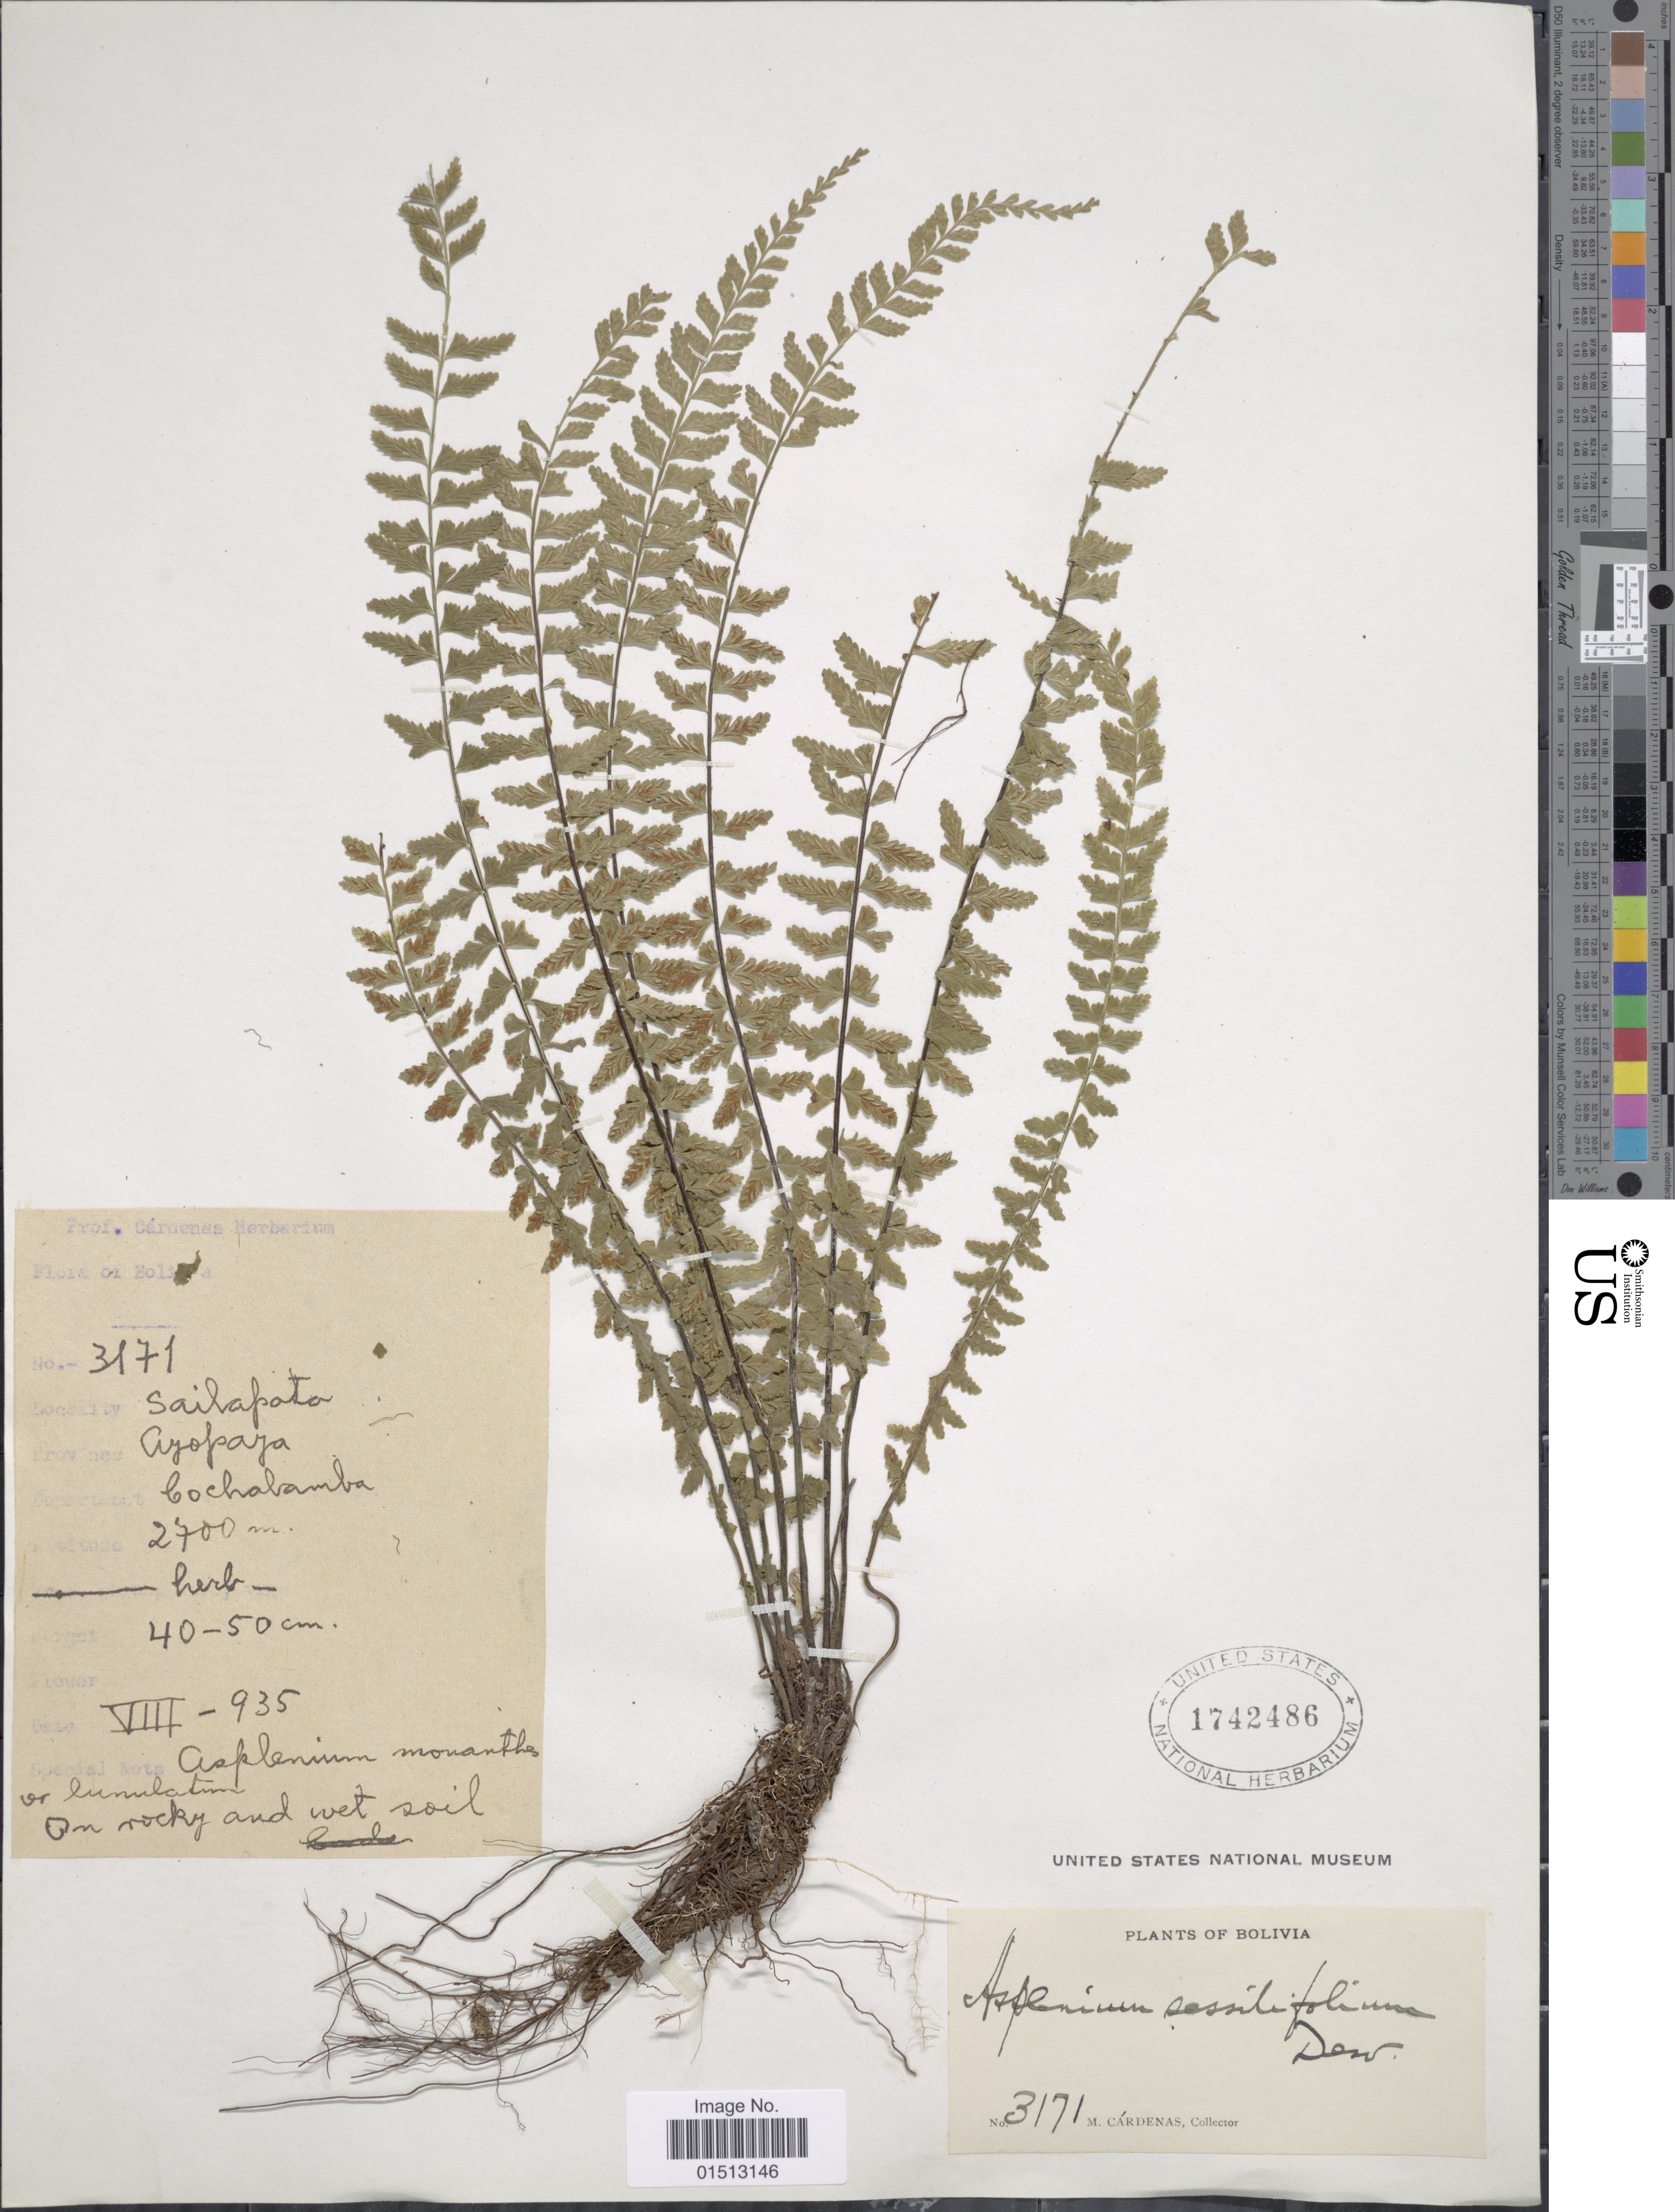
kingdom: Plantae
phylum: Tracheophyta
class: Polypodiopsida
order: Polypodiales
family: Aspleniaceae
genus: Asplenium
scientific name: Asplenium sessilifolium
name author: Desv.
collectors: M. Cárdenas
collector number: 3171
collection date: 1935-08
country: Bolivia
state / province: Cochabamba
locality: Sailapata, Ayopayo.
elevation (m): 2700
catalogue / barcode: US 1742486